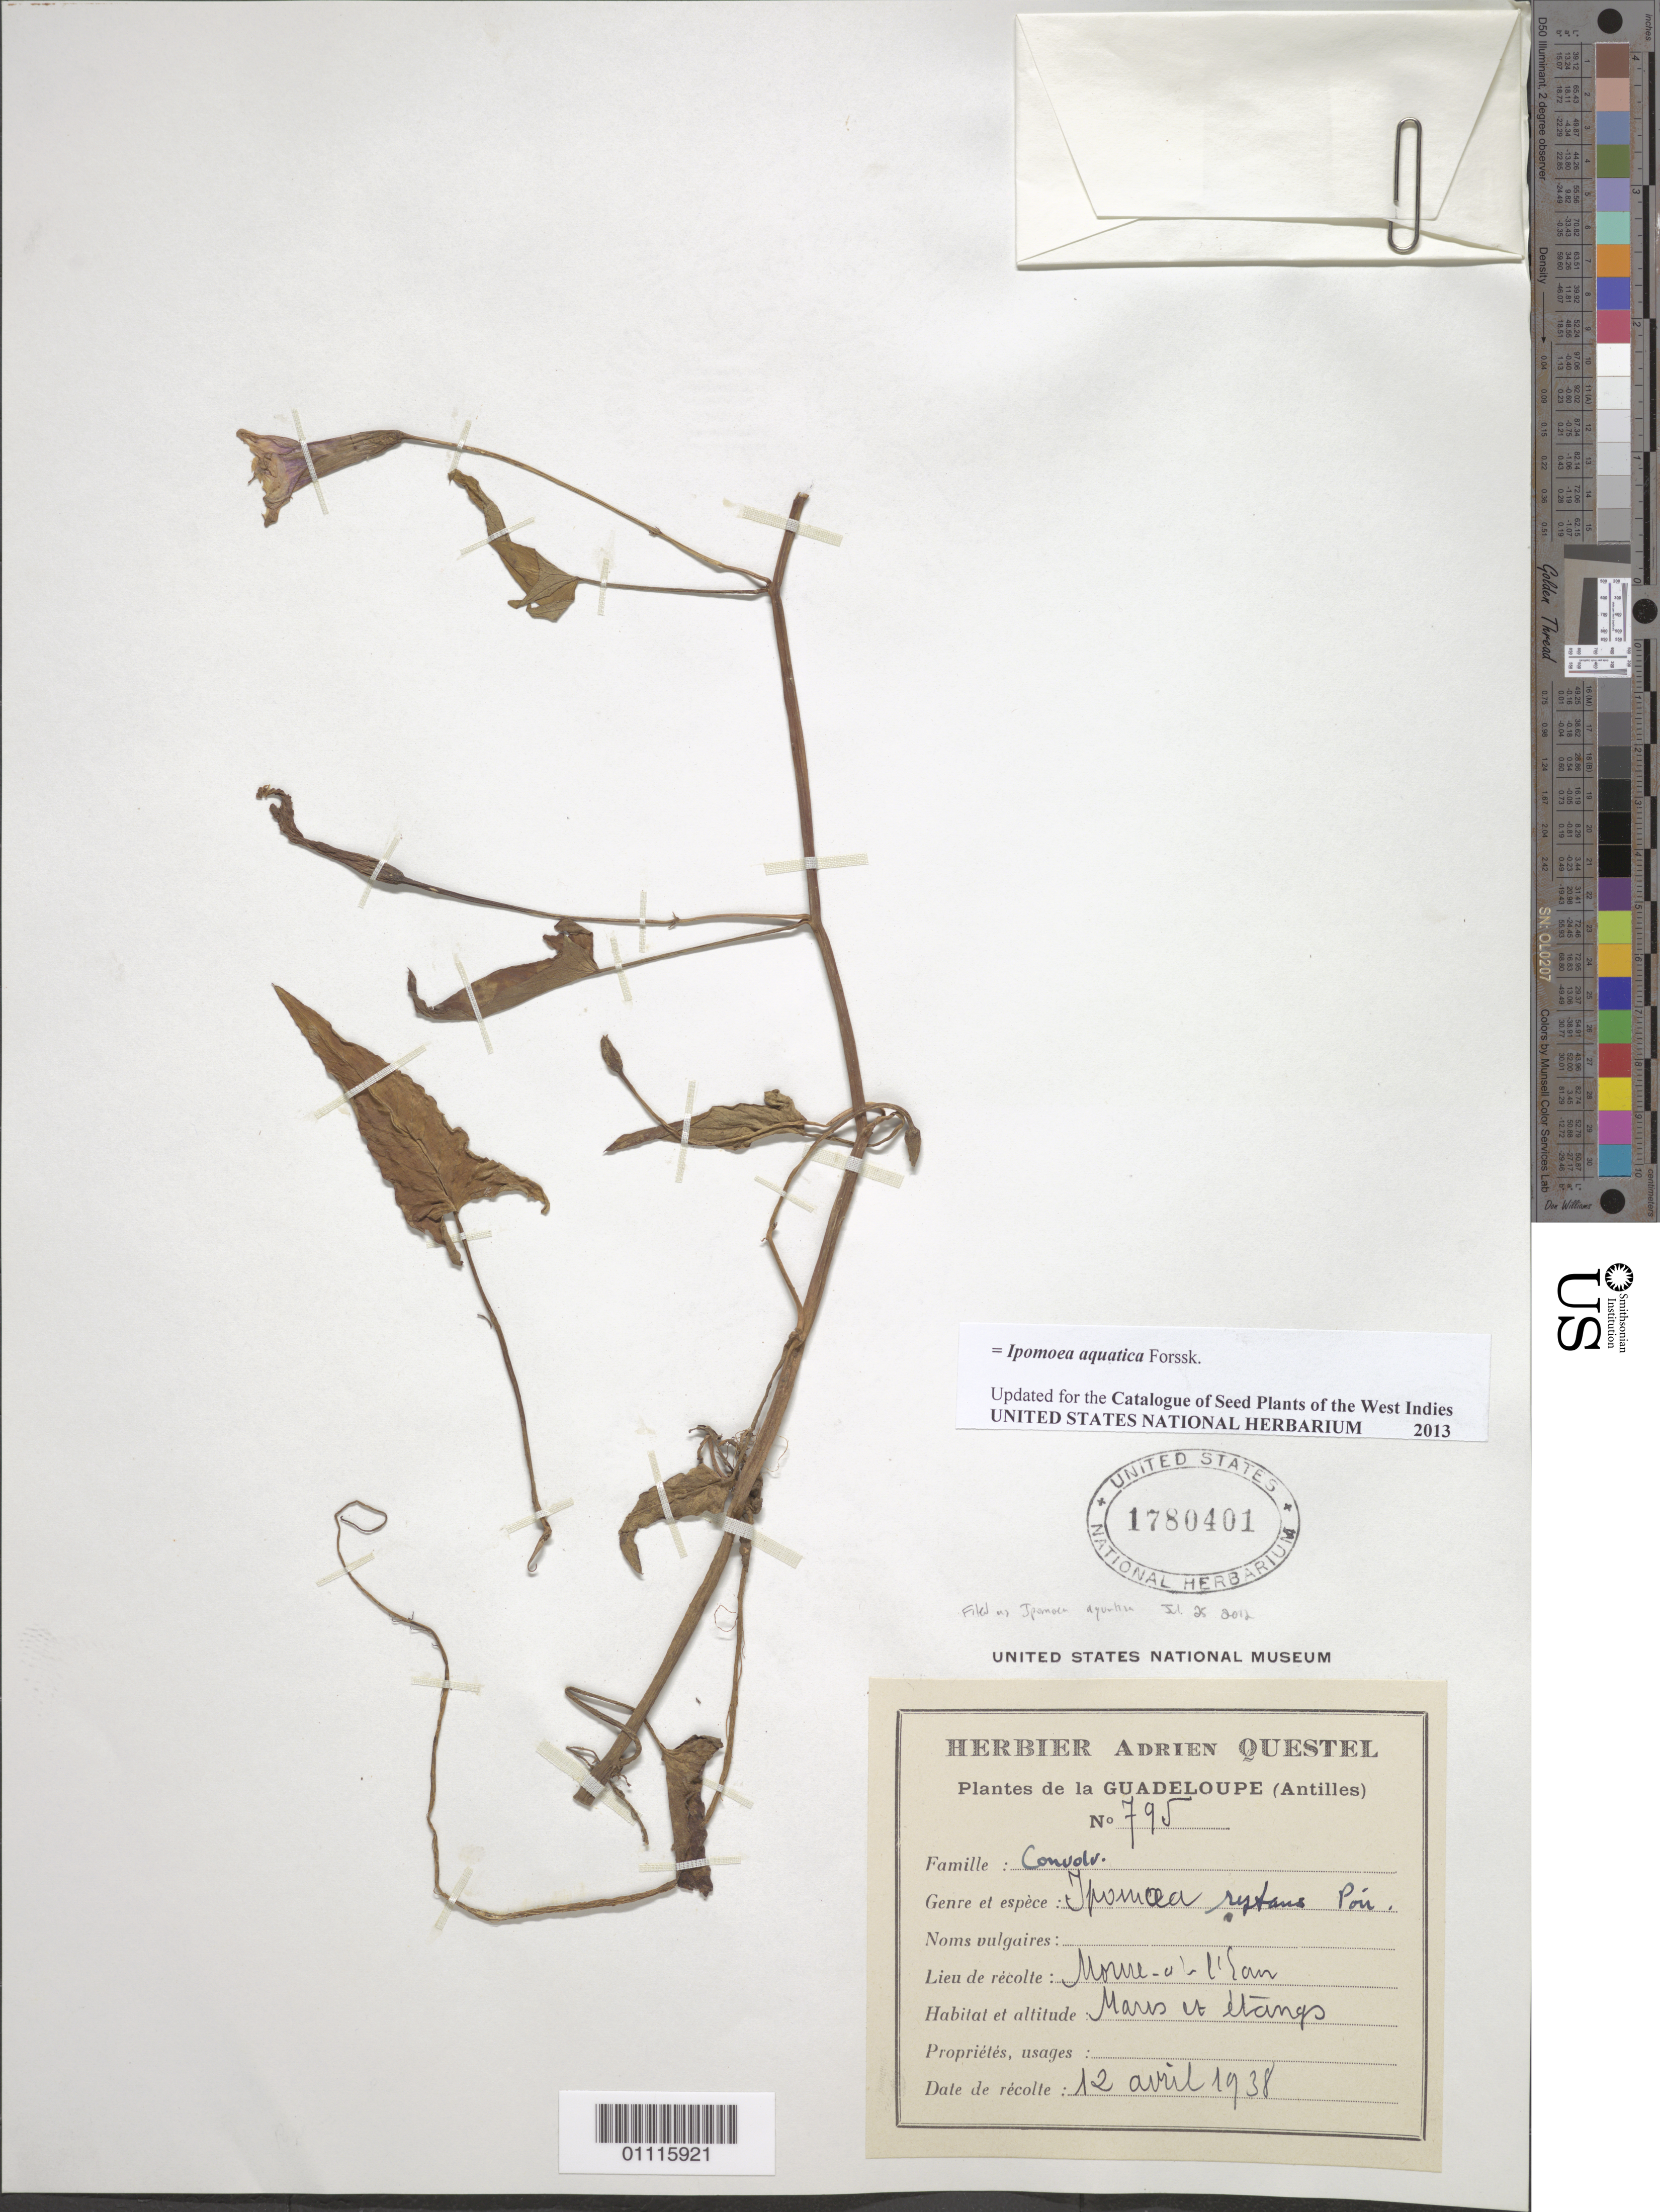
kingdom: Plantae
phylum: Tracheophyta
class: Magnoliopsida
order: Solanales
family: Convolvulaceae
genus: Ipomoea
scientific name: Ipomoea aquatica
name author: Forssk.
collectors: A. Questel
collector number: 795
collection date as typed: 12 Apr 1938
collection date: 1938-04-12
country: Guadeloupe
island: Grande Terre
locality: Morne-a-l'Eau. Mars et etamps.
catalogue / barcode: US 1780401